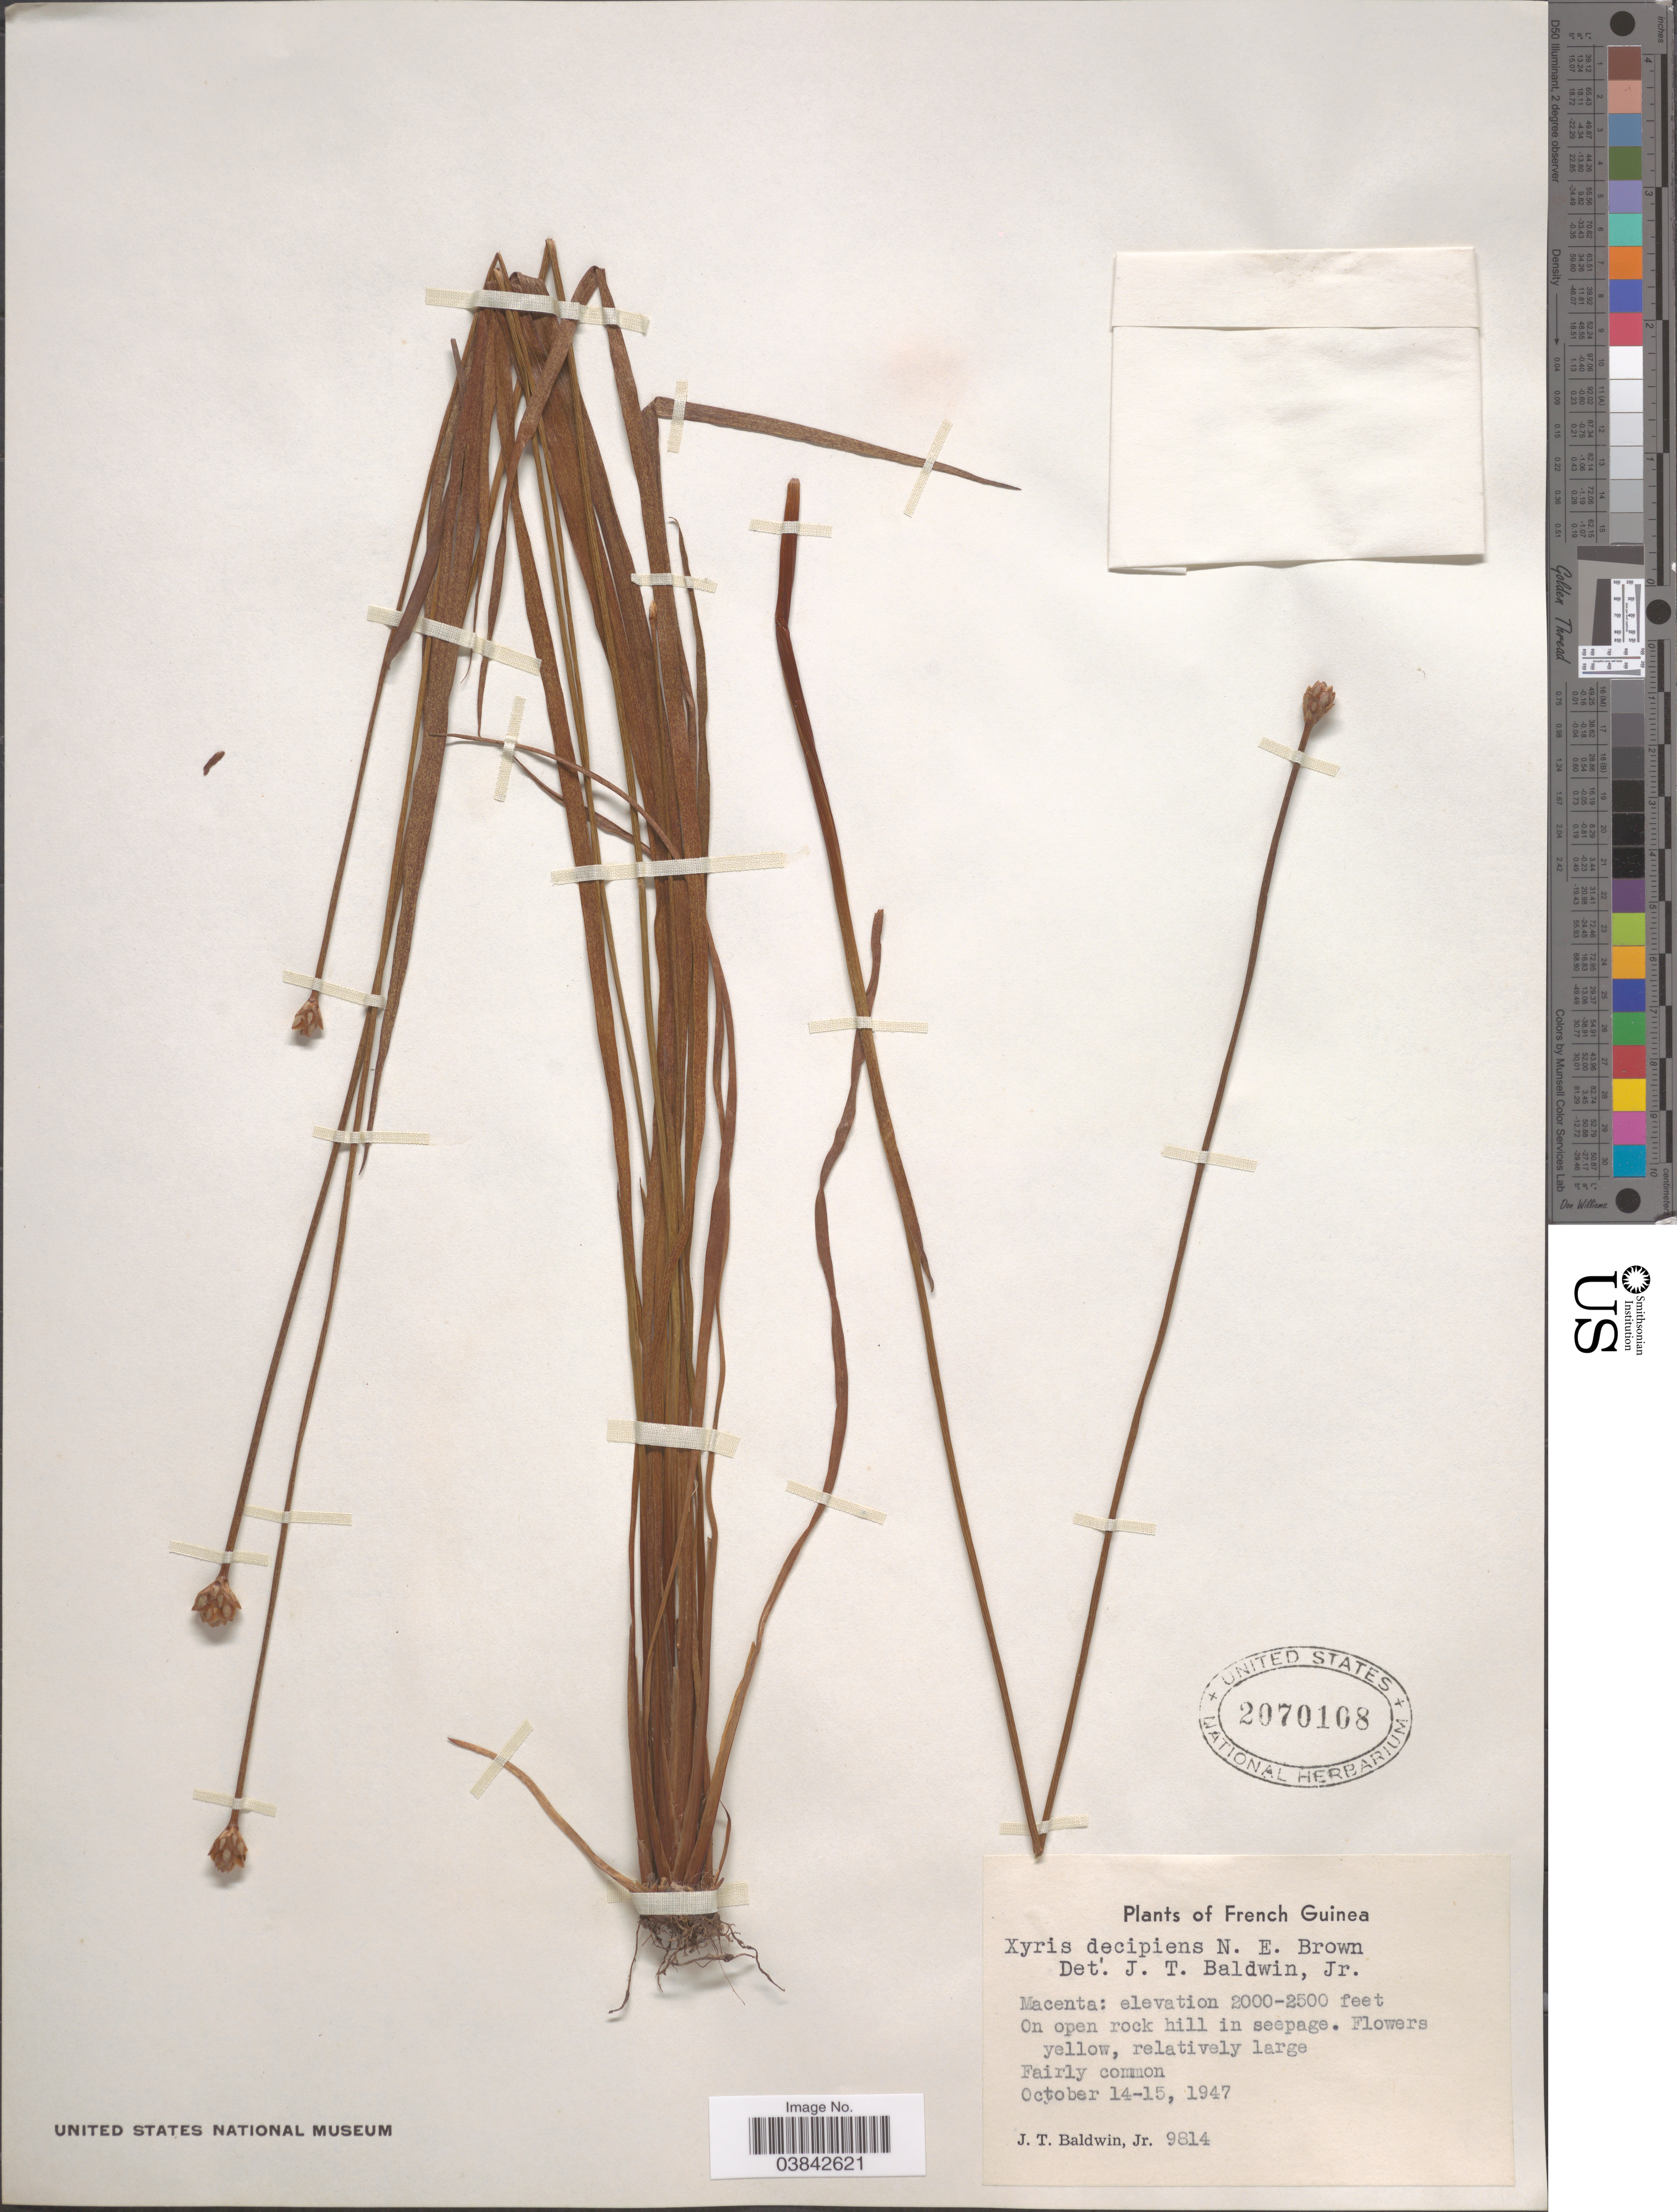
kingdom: Plantae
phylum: Tracheophyta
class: Liliopsida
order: Poales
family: Xyridaceae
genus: Xyris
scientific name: Xyris decipiens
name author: N.E. Br.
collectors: J. T. Baldwin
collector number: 9814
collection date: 1947-10-14/1947-10-15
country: French Guiana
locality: Macenta.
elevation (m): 610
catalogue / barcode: US 2070108